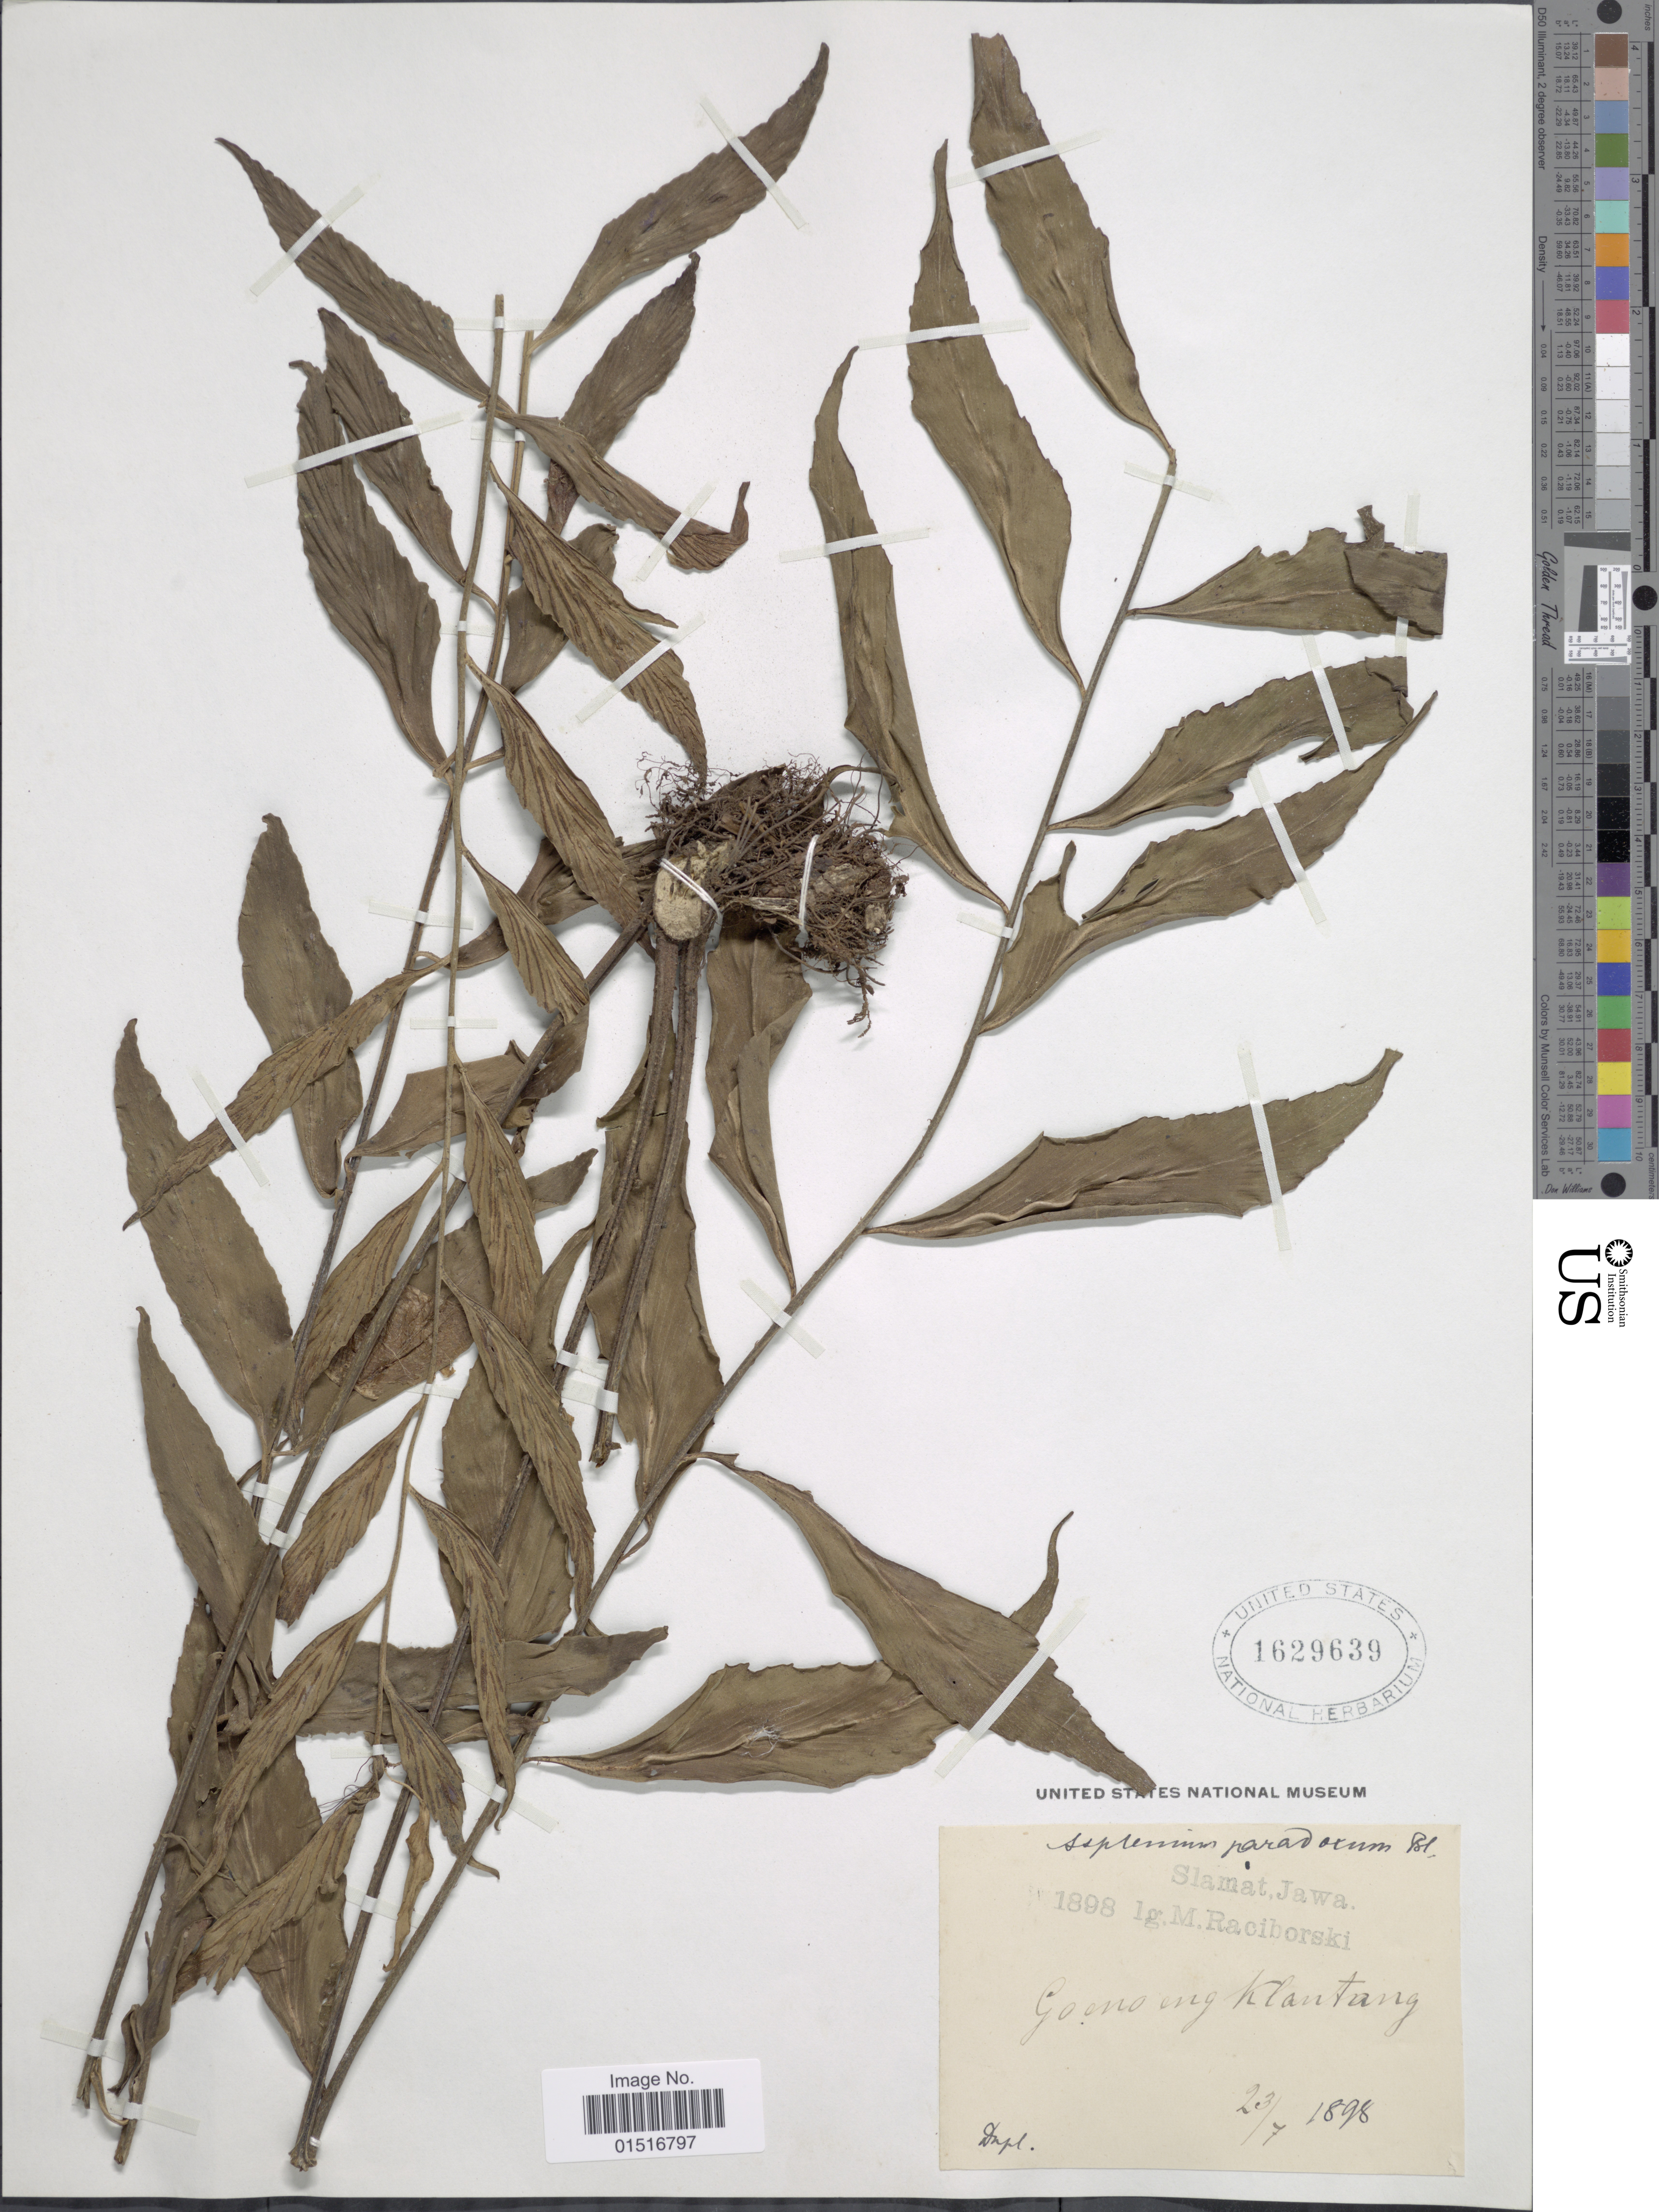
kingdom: Plantae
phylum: Tracheophyta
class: Polypodiopsida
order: Polypodiales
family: Aspleniaceae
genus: Asplenium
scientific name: Asplenium paradoxum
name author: Blume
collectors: M. Raciborski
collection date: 1898-07-23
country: Indonesia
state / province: Java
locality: Slamat, Jawa. Gunung Klantang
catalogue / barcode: US 1629639